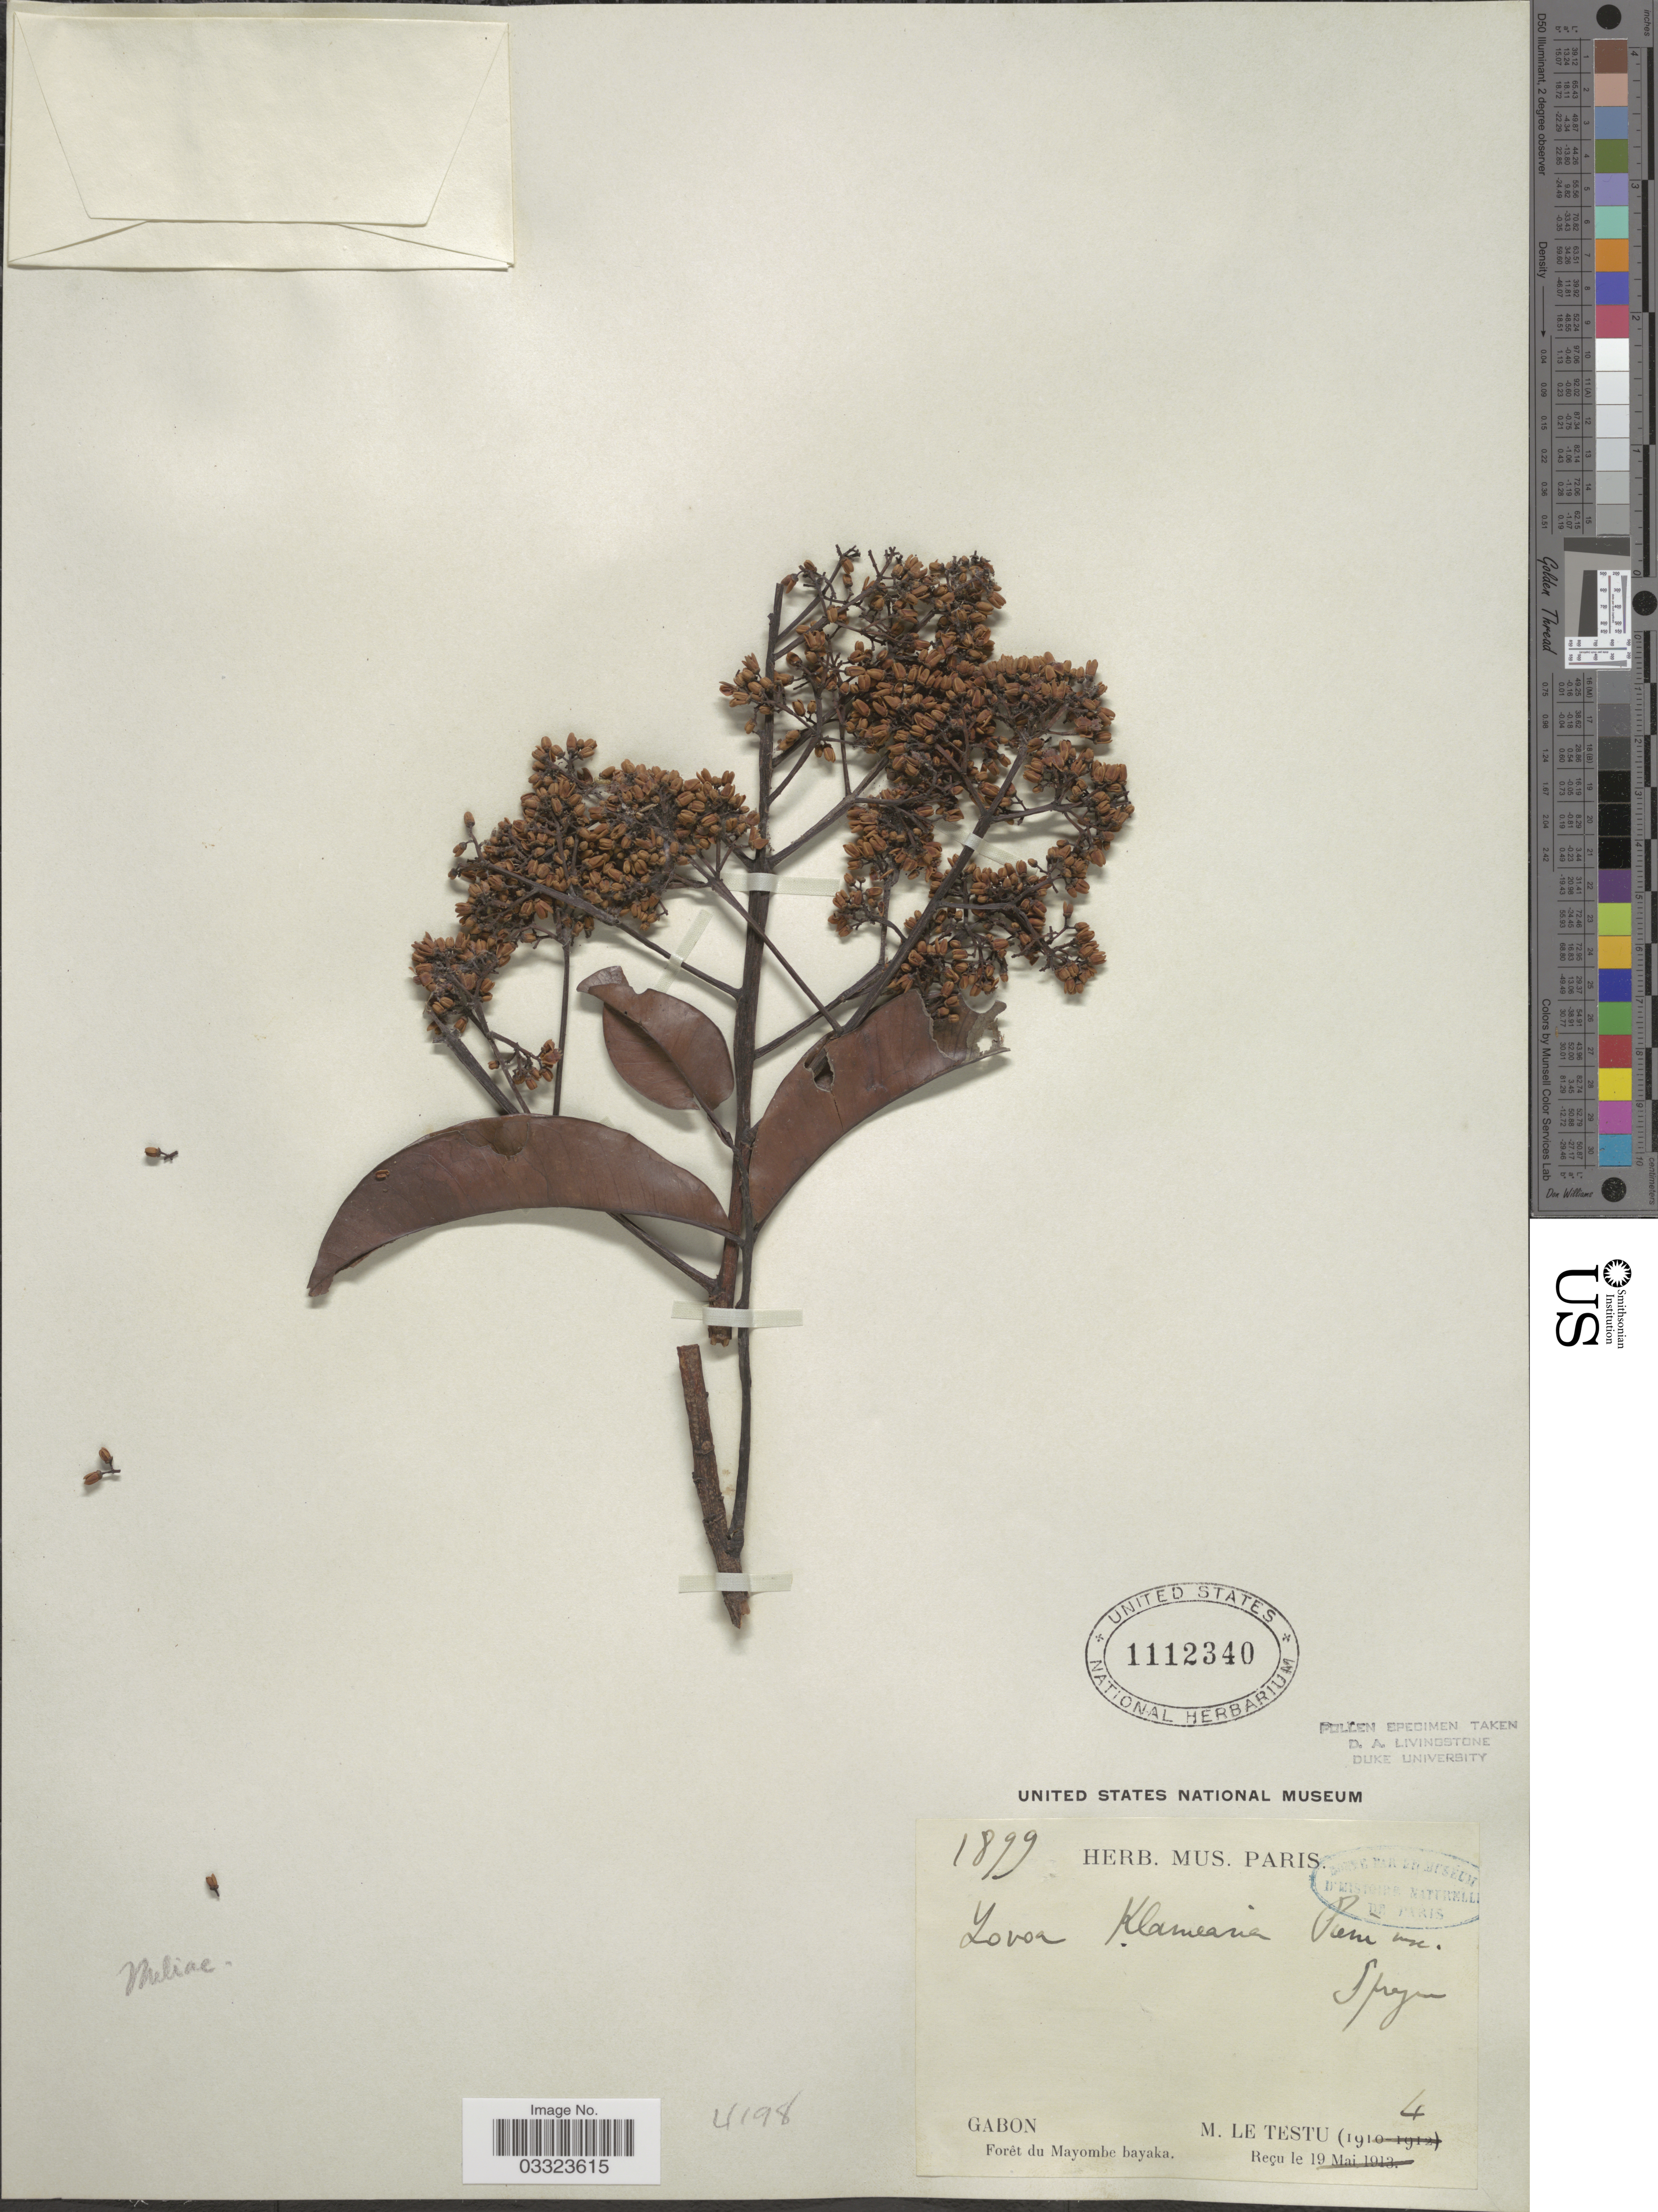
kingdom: Plantae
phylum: Tracheophyta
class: Magnoliopsida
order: Sapindales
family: Meliaceae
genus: Lovoa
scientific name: Lovoa klaineana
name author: Pierre ex Sprague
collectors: M. Le Testu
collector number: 1899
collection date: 1914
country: Gabon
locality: Forêt du Mayombe bayaka.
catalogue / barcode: US 1112340